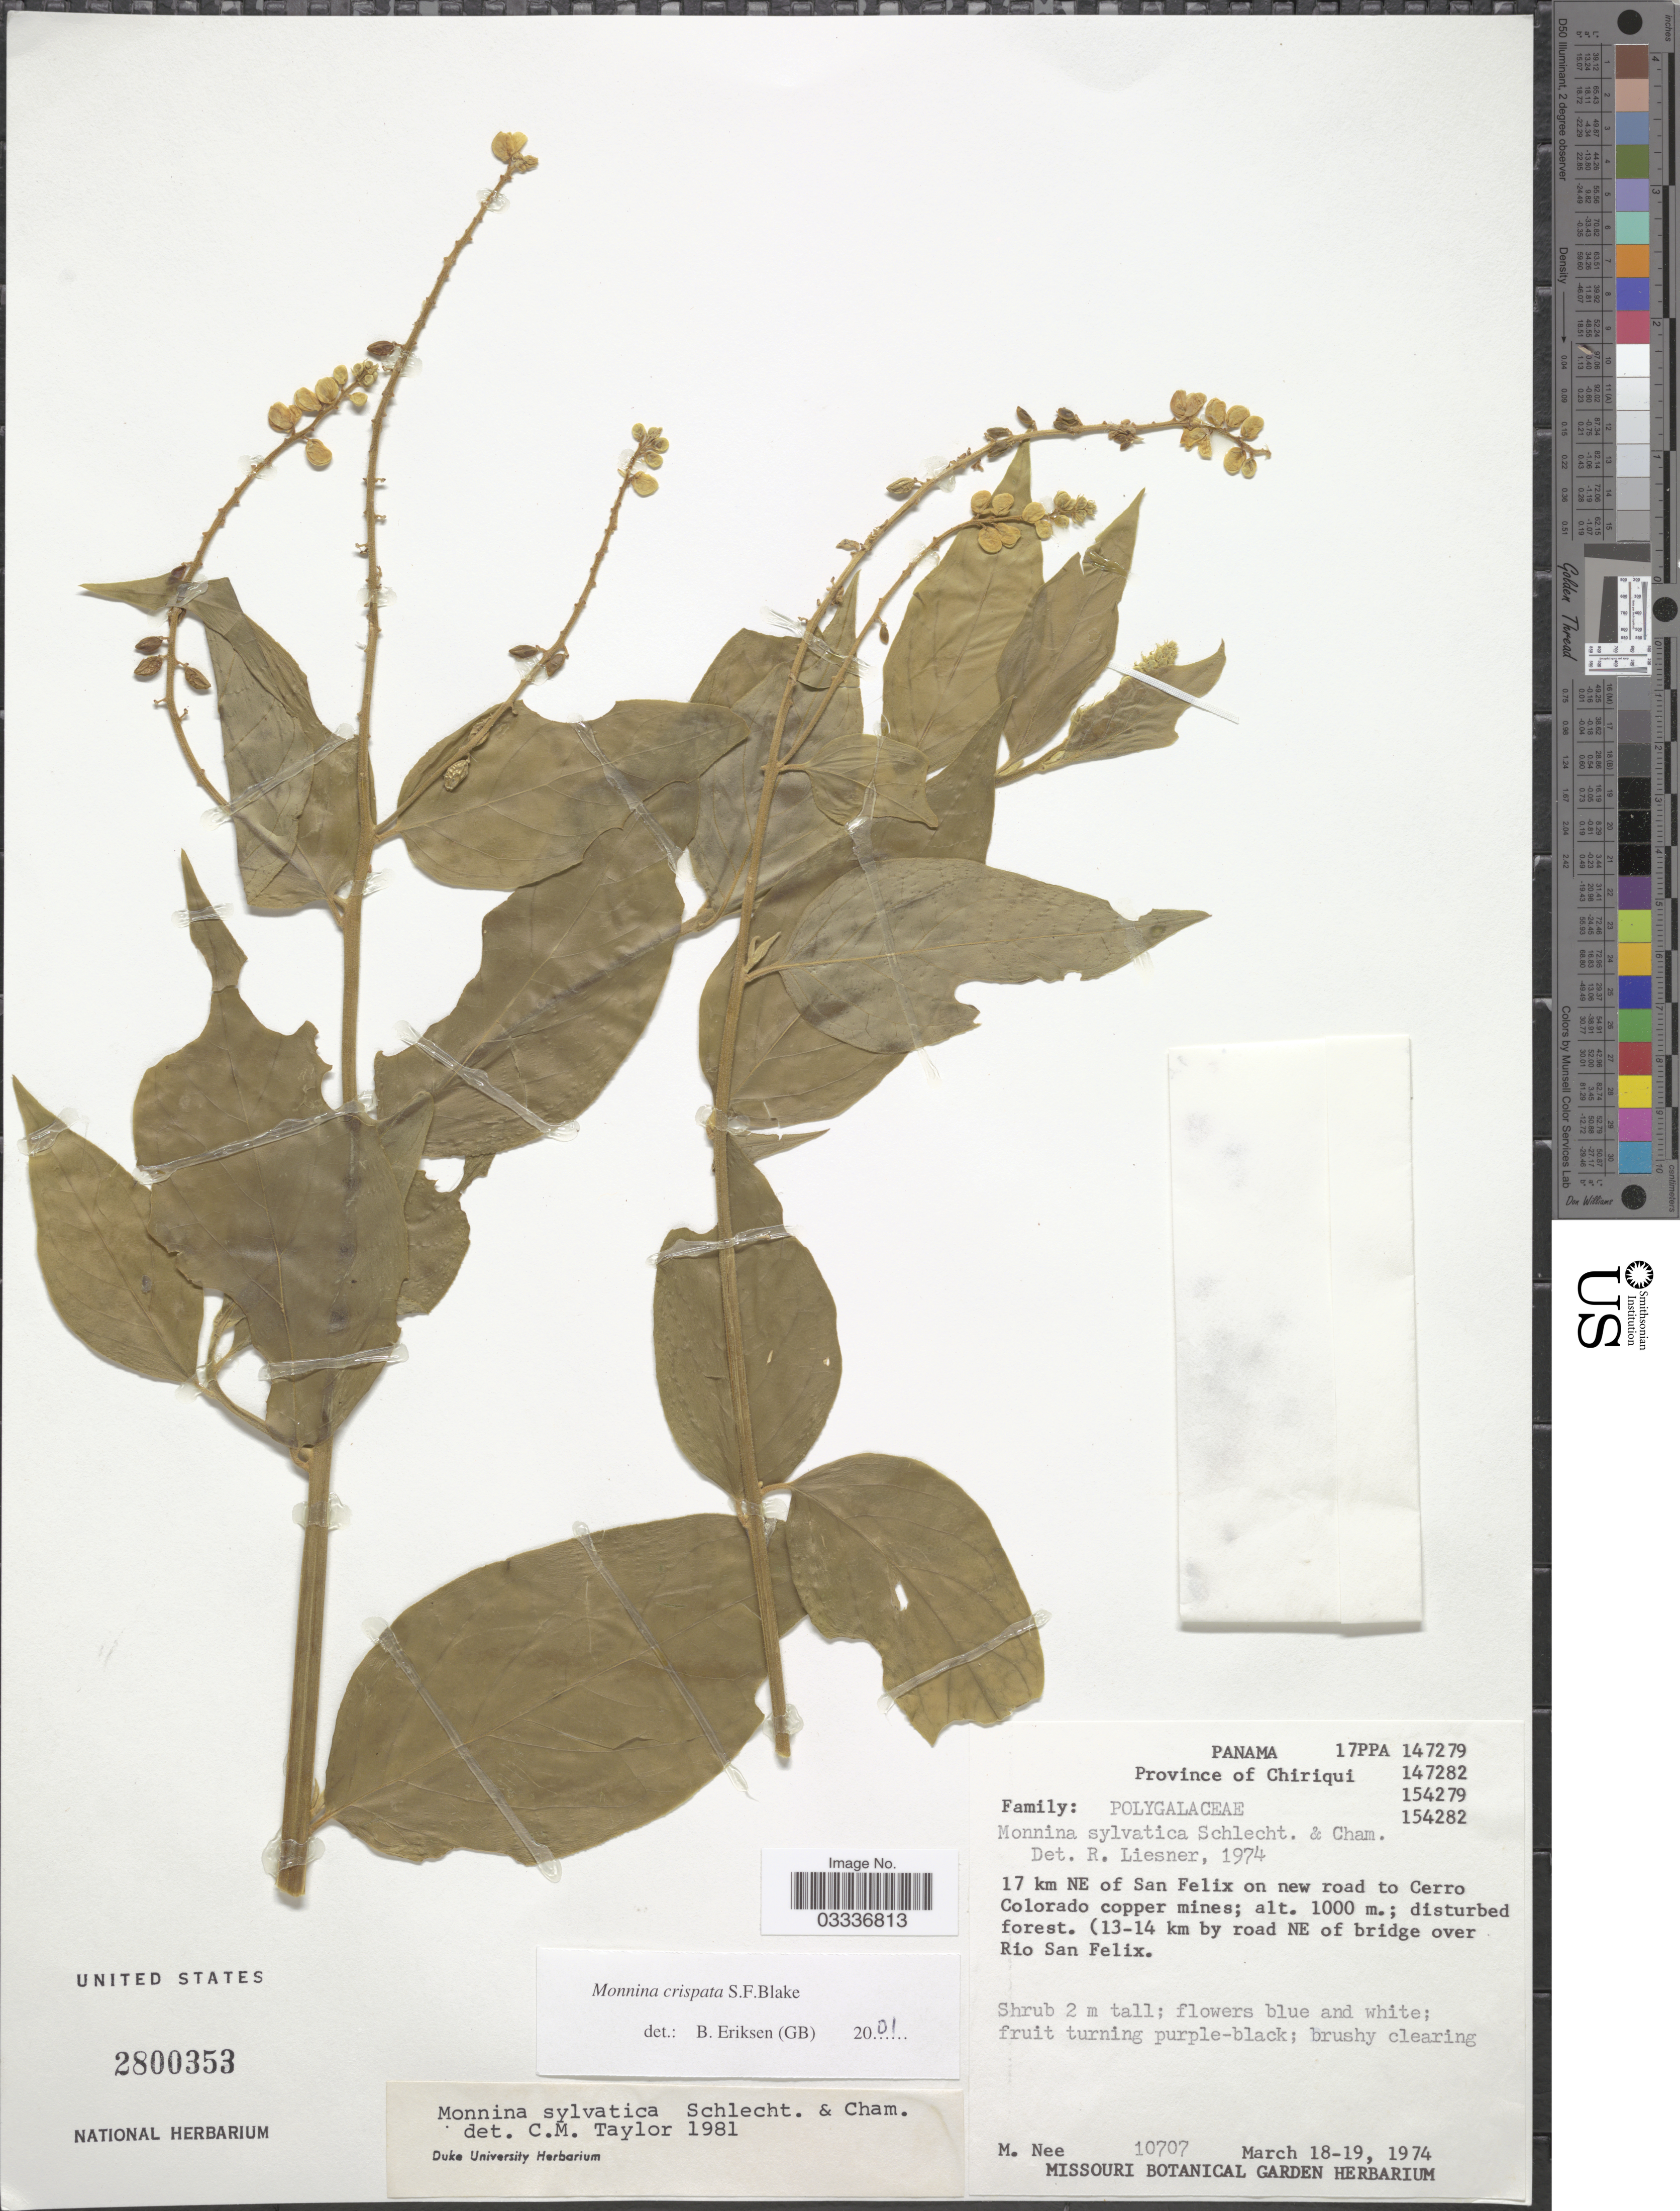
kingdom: Plantae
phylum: Tracheophyta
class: Magnoliopsida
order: Fabales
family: Polygalaceae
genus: Monnina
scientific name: Monnina crispata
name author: S.F. Blake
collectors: M. Nee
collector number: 10707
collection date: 1974-03-18/1974-03-19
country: Panama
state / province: Chiriqui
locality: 17 km NE of San Felix on new road to Cerro Colorado copper mines. (13-14 km by road NE of bridge over Rio San Felix.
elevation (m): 1000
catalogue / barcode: US 2800353